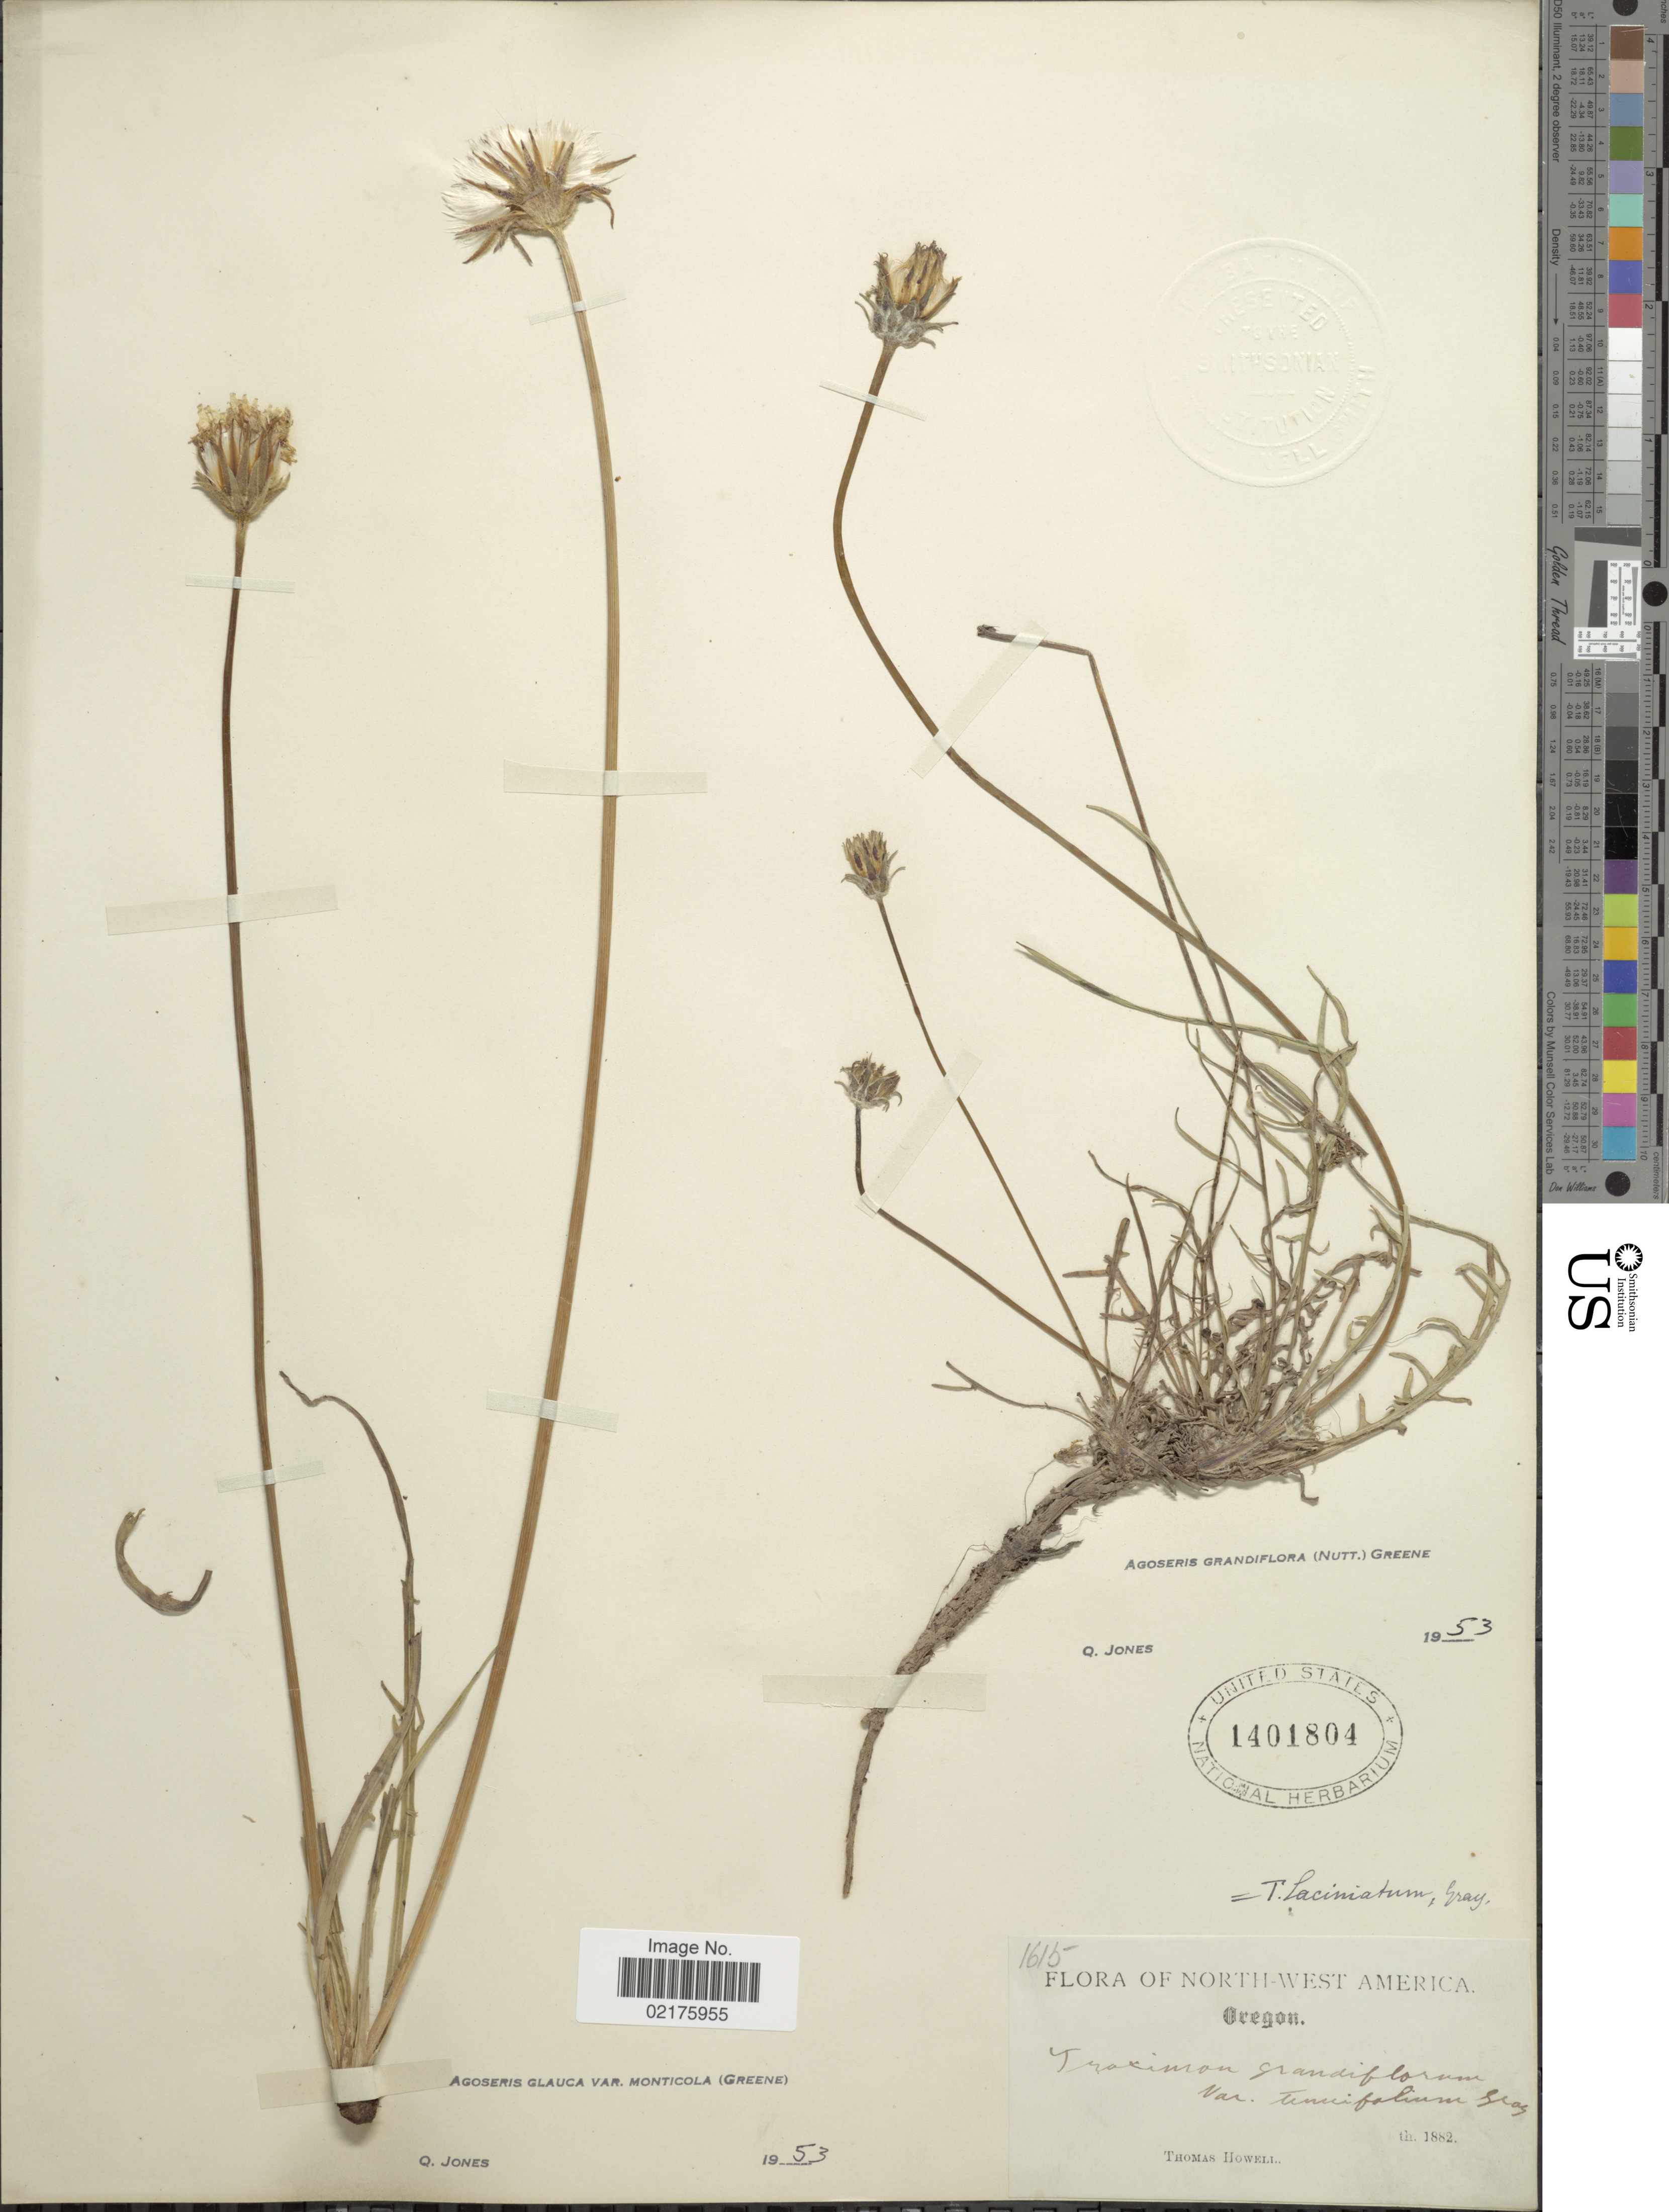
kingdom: Plantae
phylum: Tracheophyta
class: Magnoliopsida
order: Asterales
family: Asteraceae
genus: Agoseris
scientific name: Agoseris grandiflora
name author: (Nutt.) Greene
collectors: T. Howell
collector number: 1615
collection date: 1882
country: United States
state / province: Oregon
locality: North-West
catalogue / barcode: US 1401804